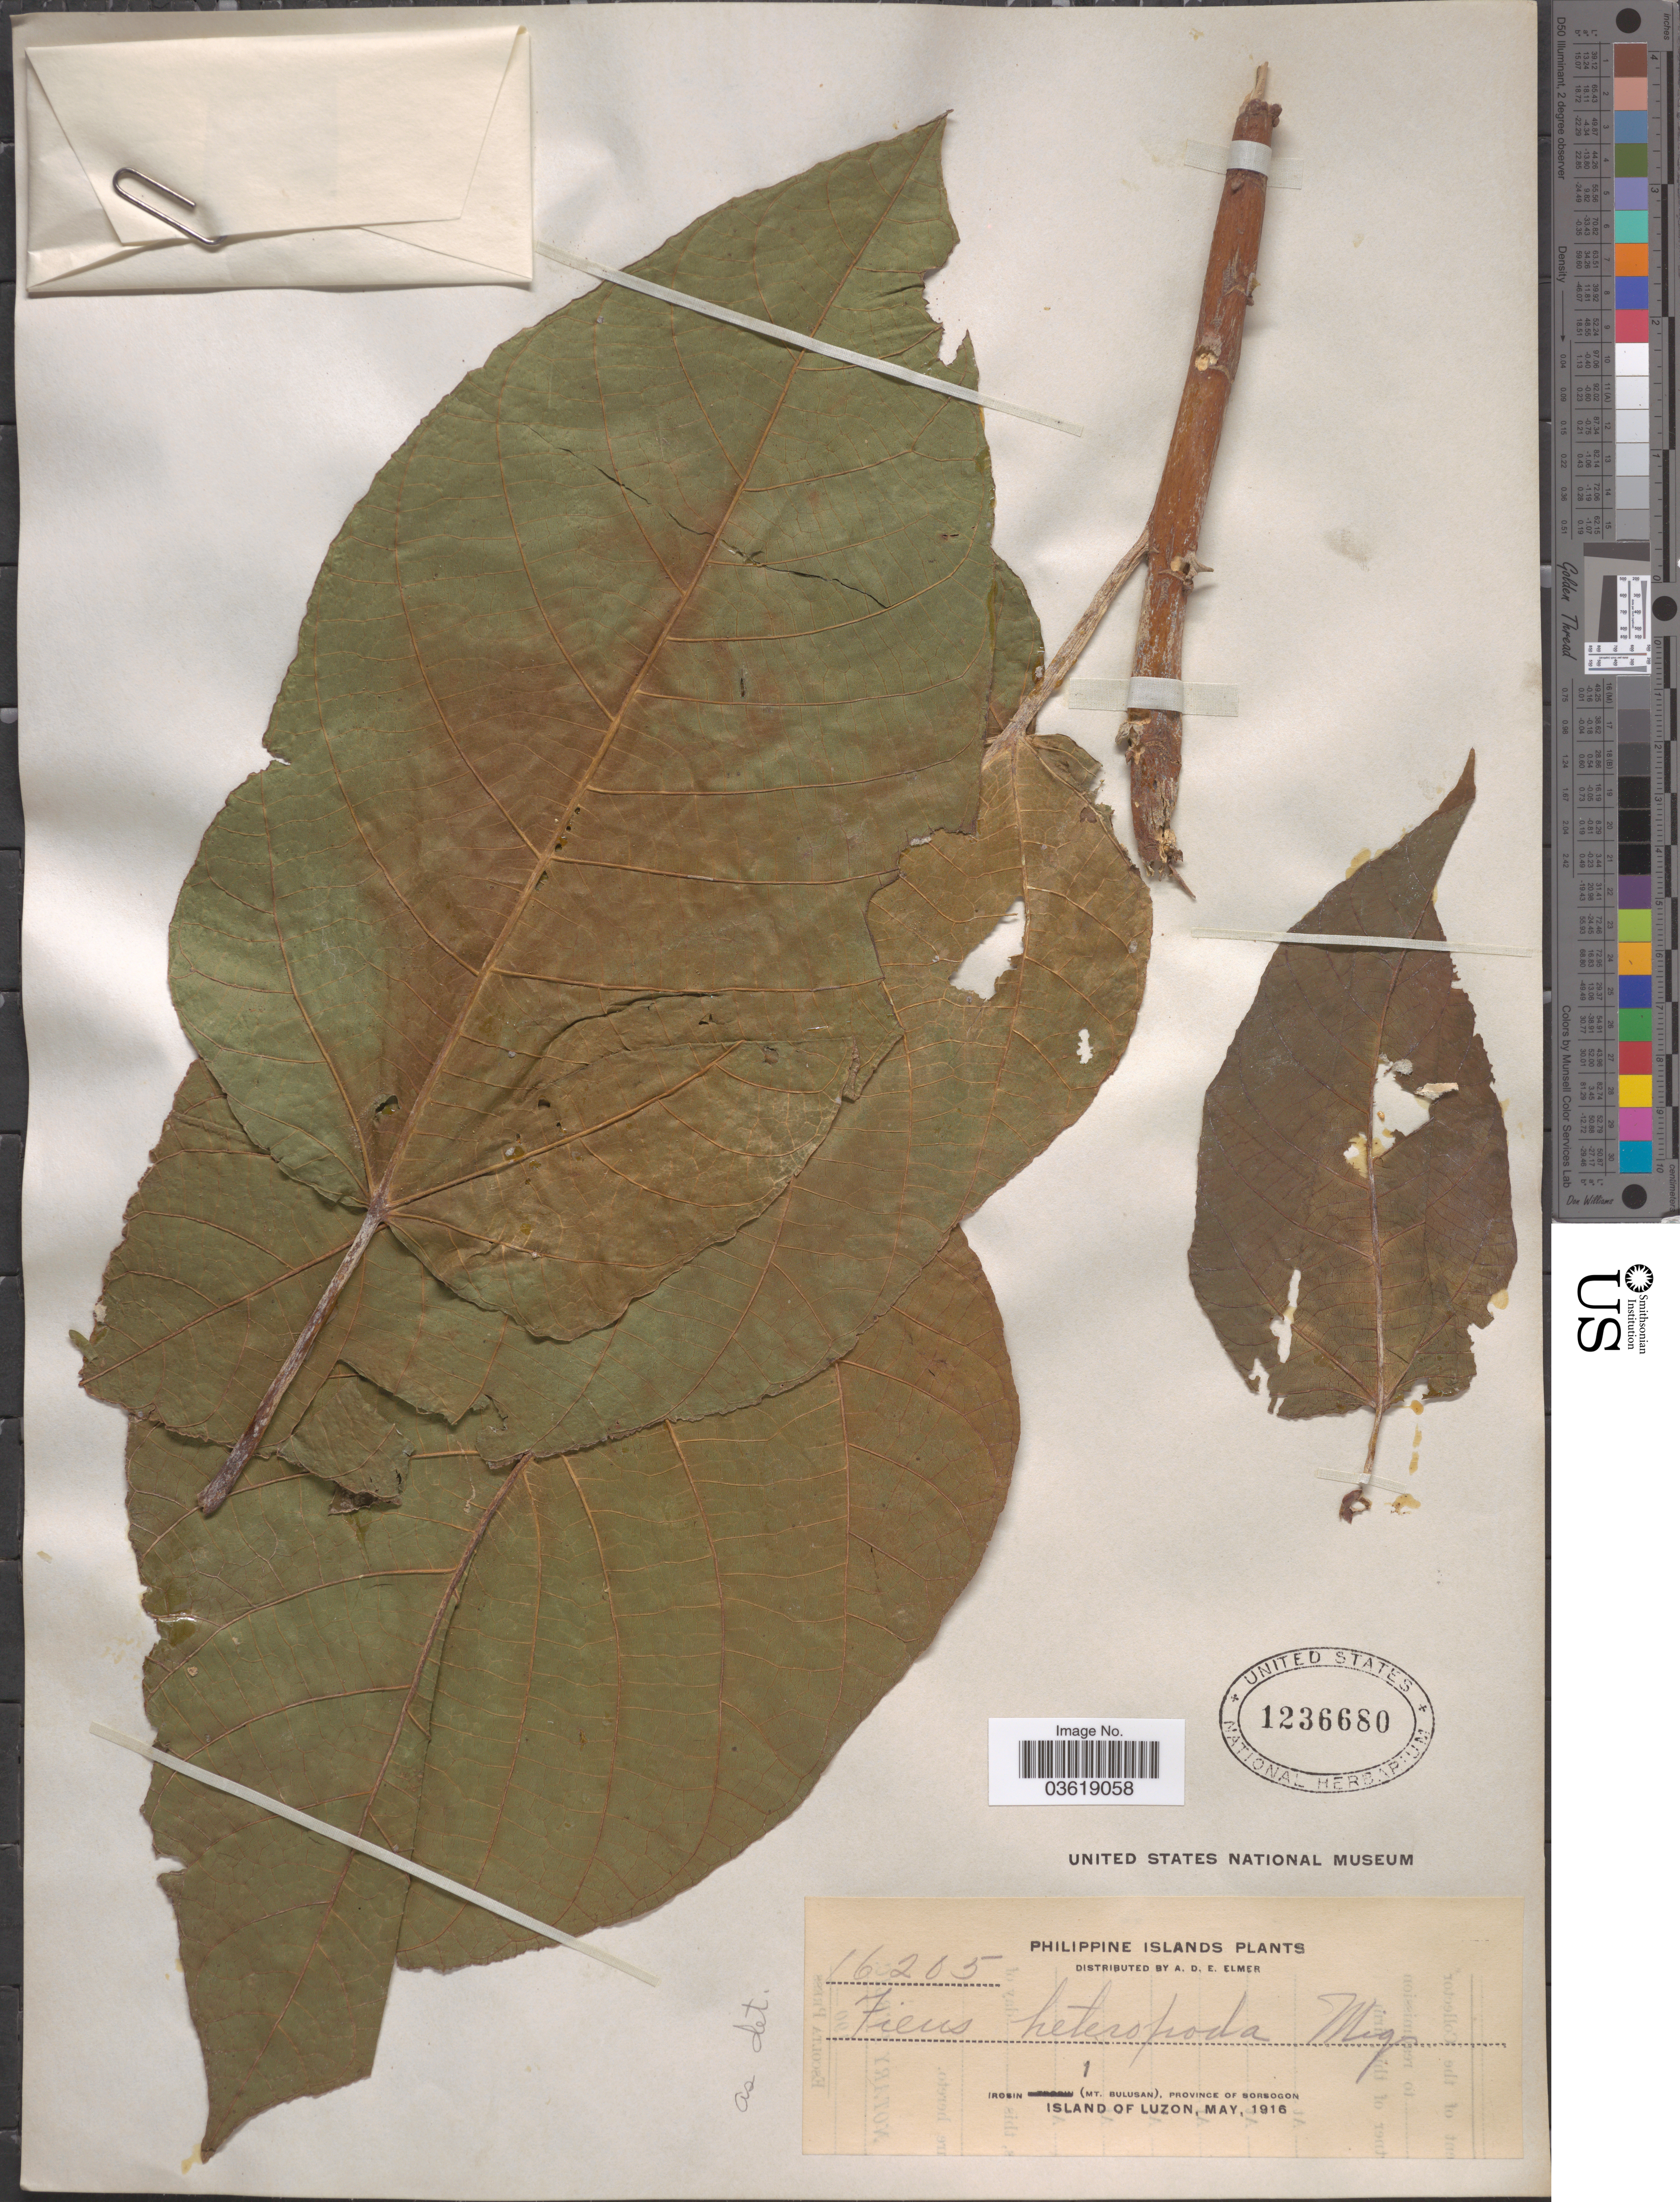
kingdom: Plantae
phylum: Tracheophyta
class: Magnoliopsida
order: Rosales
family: Moraceae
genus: Ficus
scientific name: Ficus heteropoda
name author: Miq.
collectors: A. D. E. Elmer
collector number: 16205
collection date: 1916-05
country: Philippines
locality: Philippine Islands. Irosin (Mt. Bulusan), Province of Sorsogon. Island of Luzon.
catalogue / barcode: US 1236680